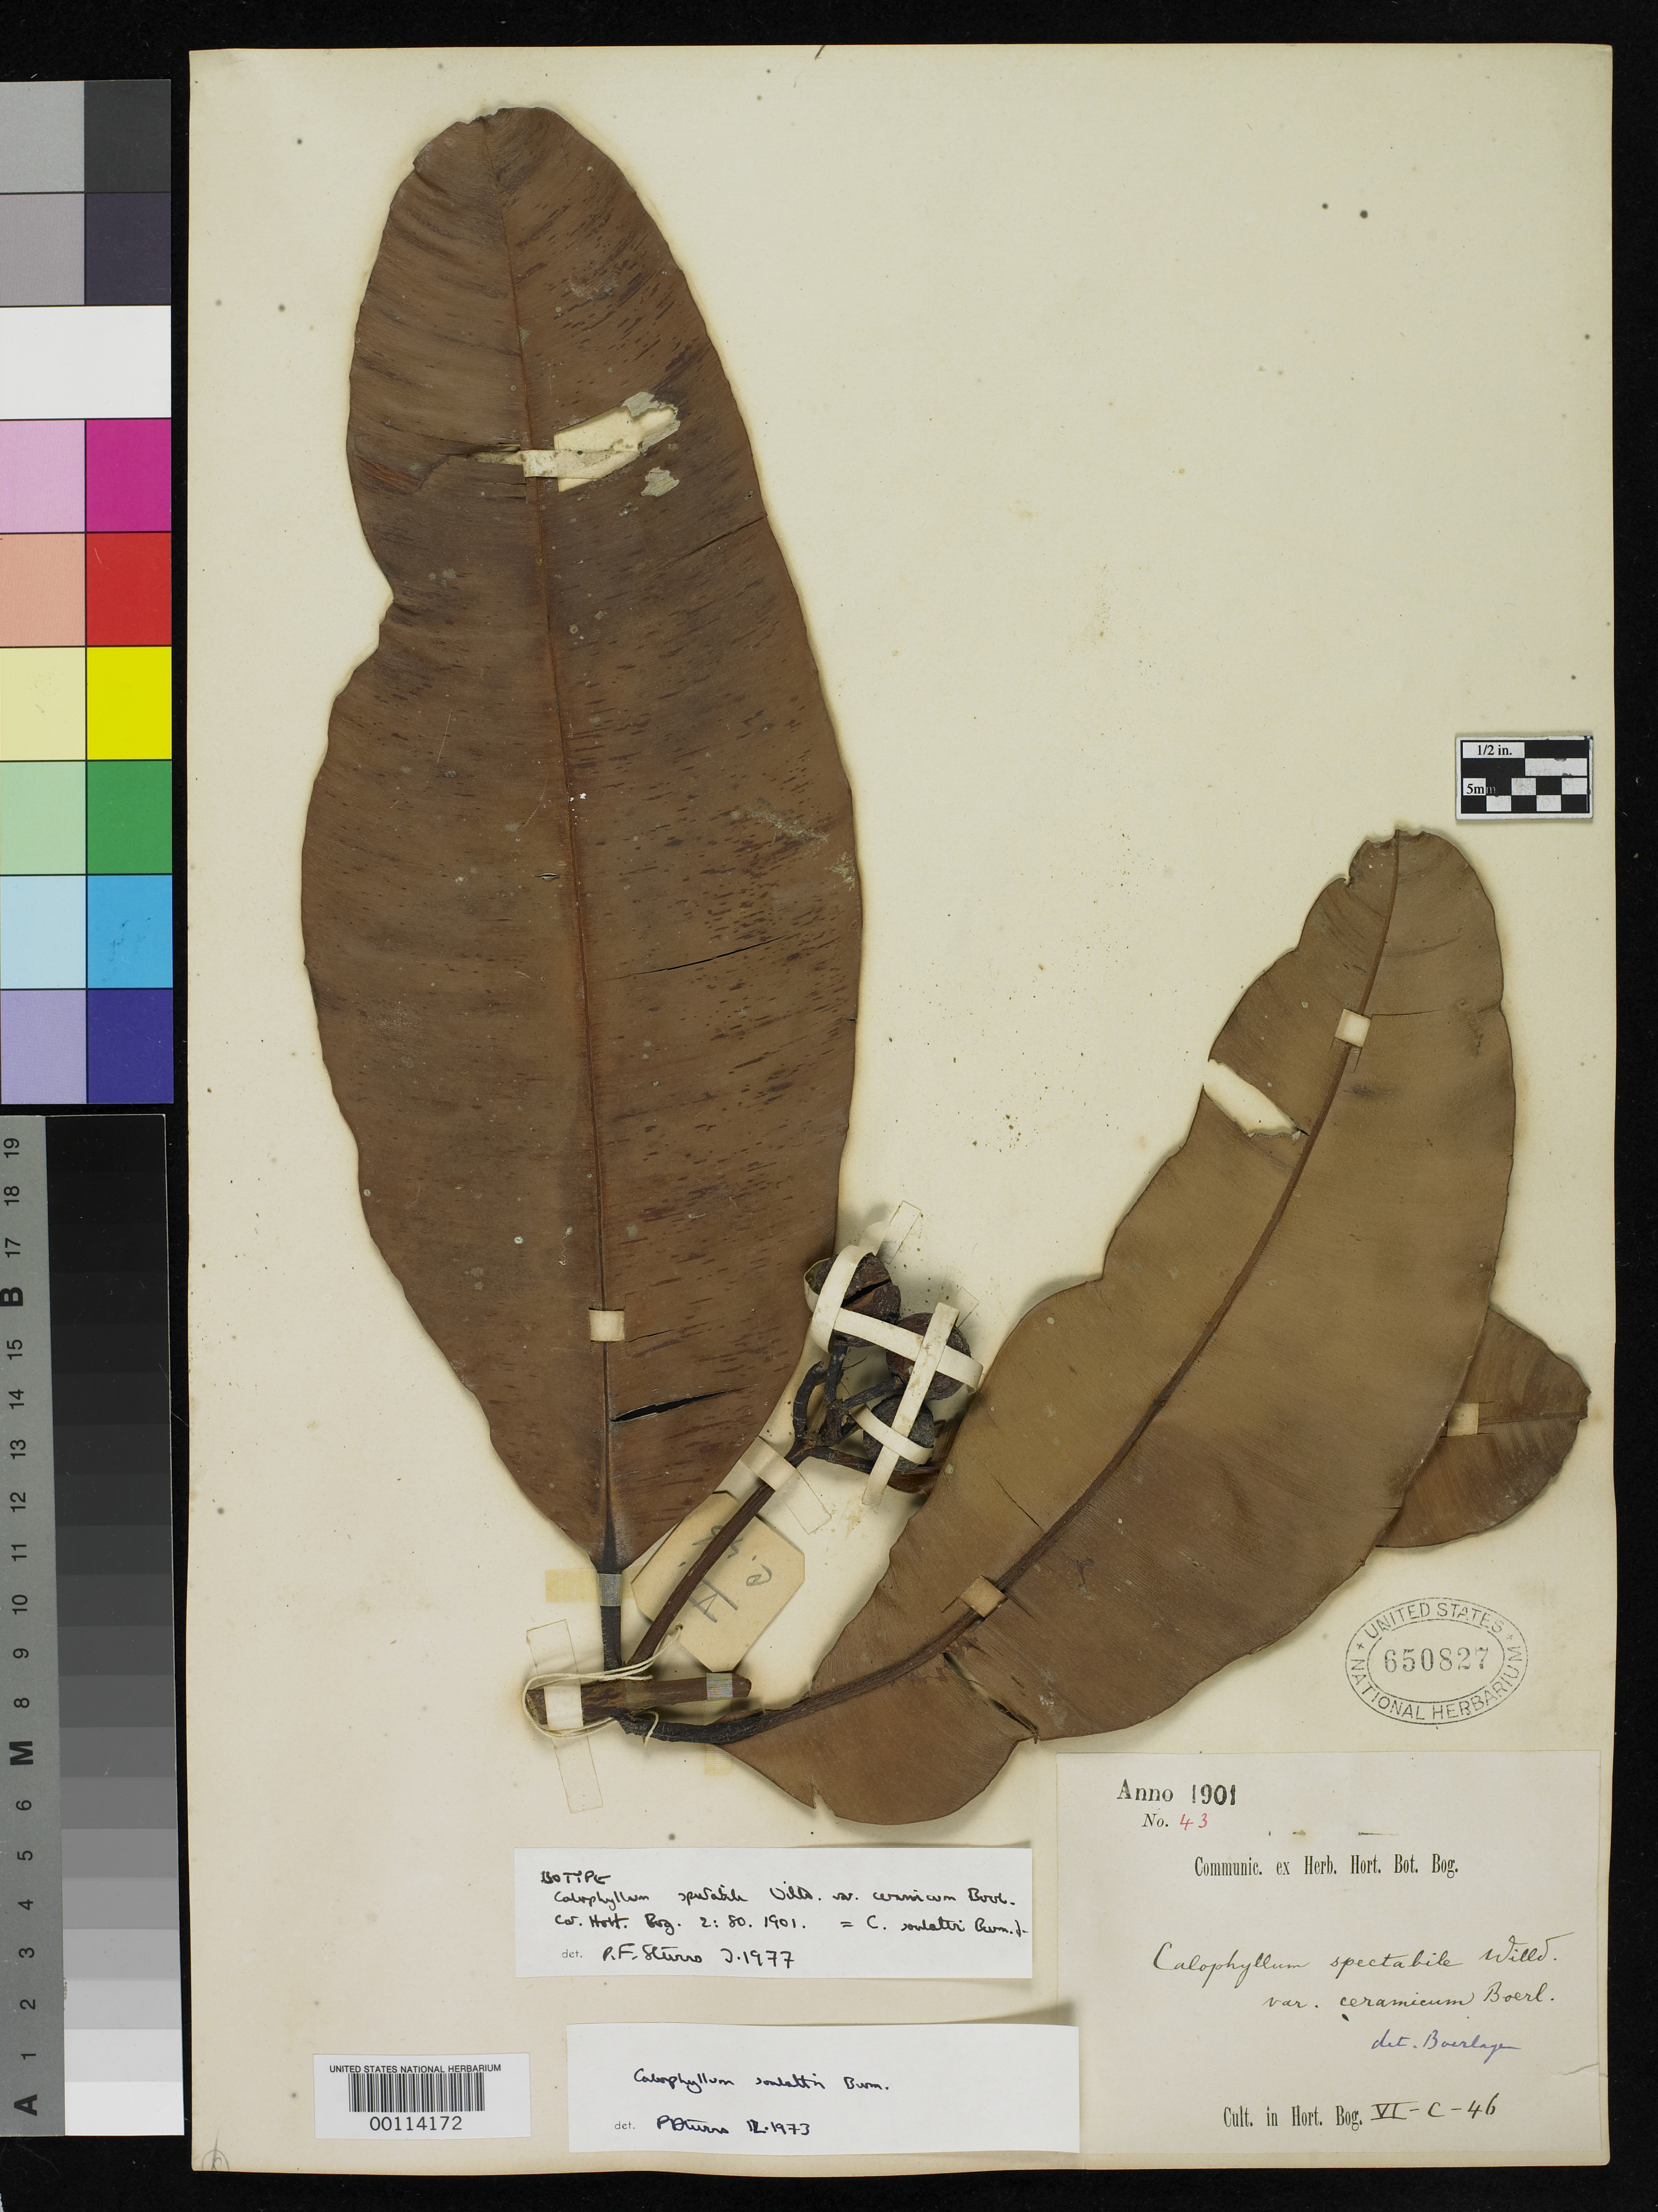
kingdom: Plantae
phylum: Tracheophyta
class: Magnoliopsida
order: Malpighiales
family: Calophyllaceae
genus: Calophyllum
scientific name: Calophyllum spectabile var. ceramicum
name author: Boerl.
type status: Isotype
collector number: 43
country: Indonesia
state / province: Maluku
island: Amboina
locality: Ceram.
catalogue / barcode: US 650827